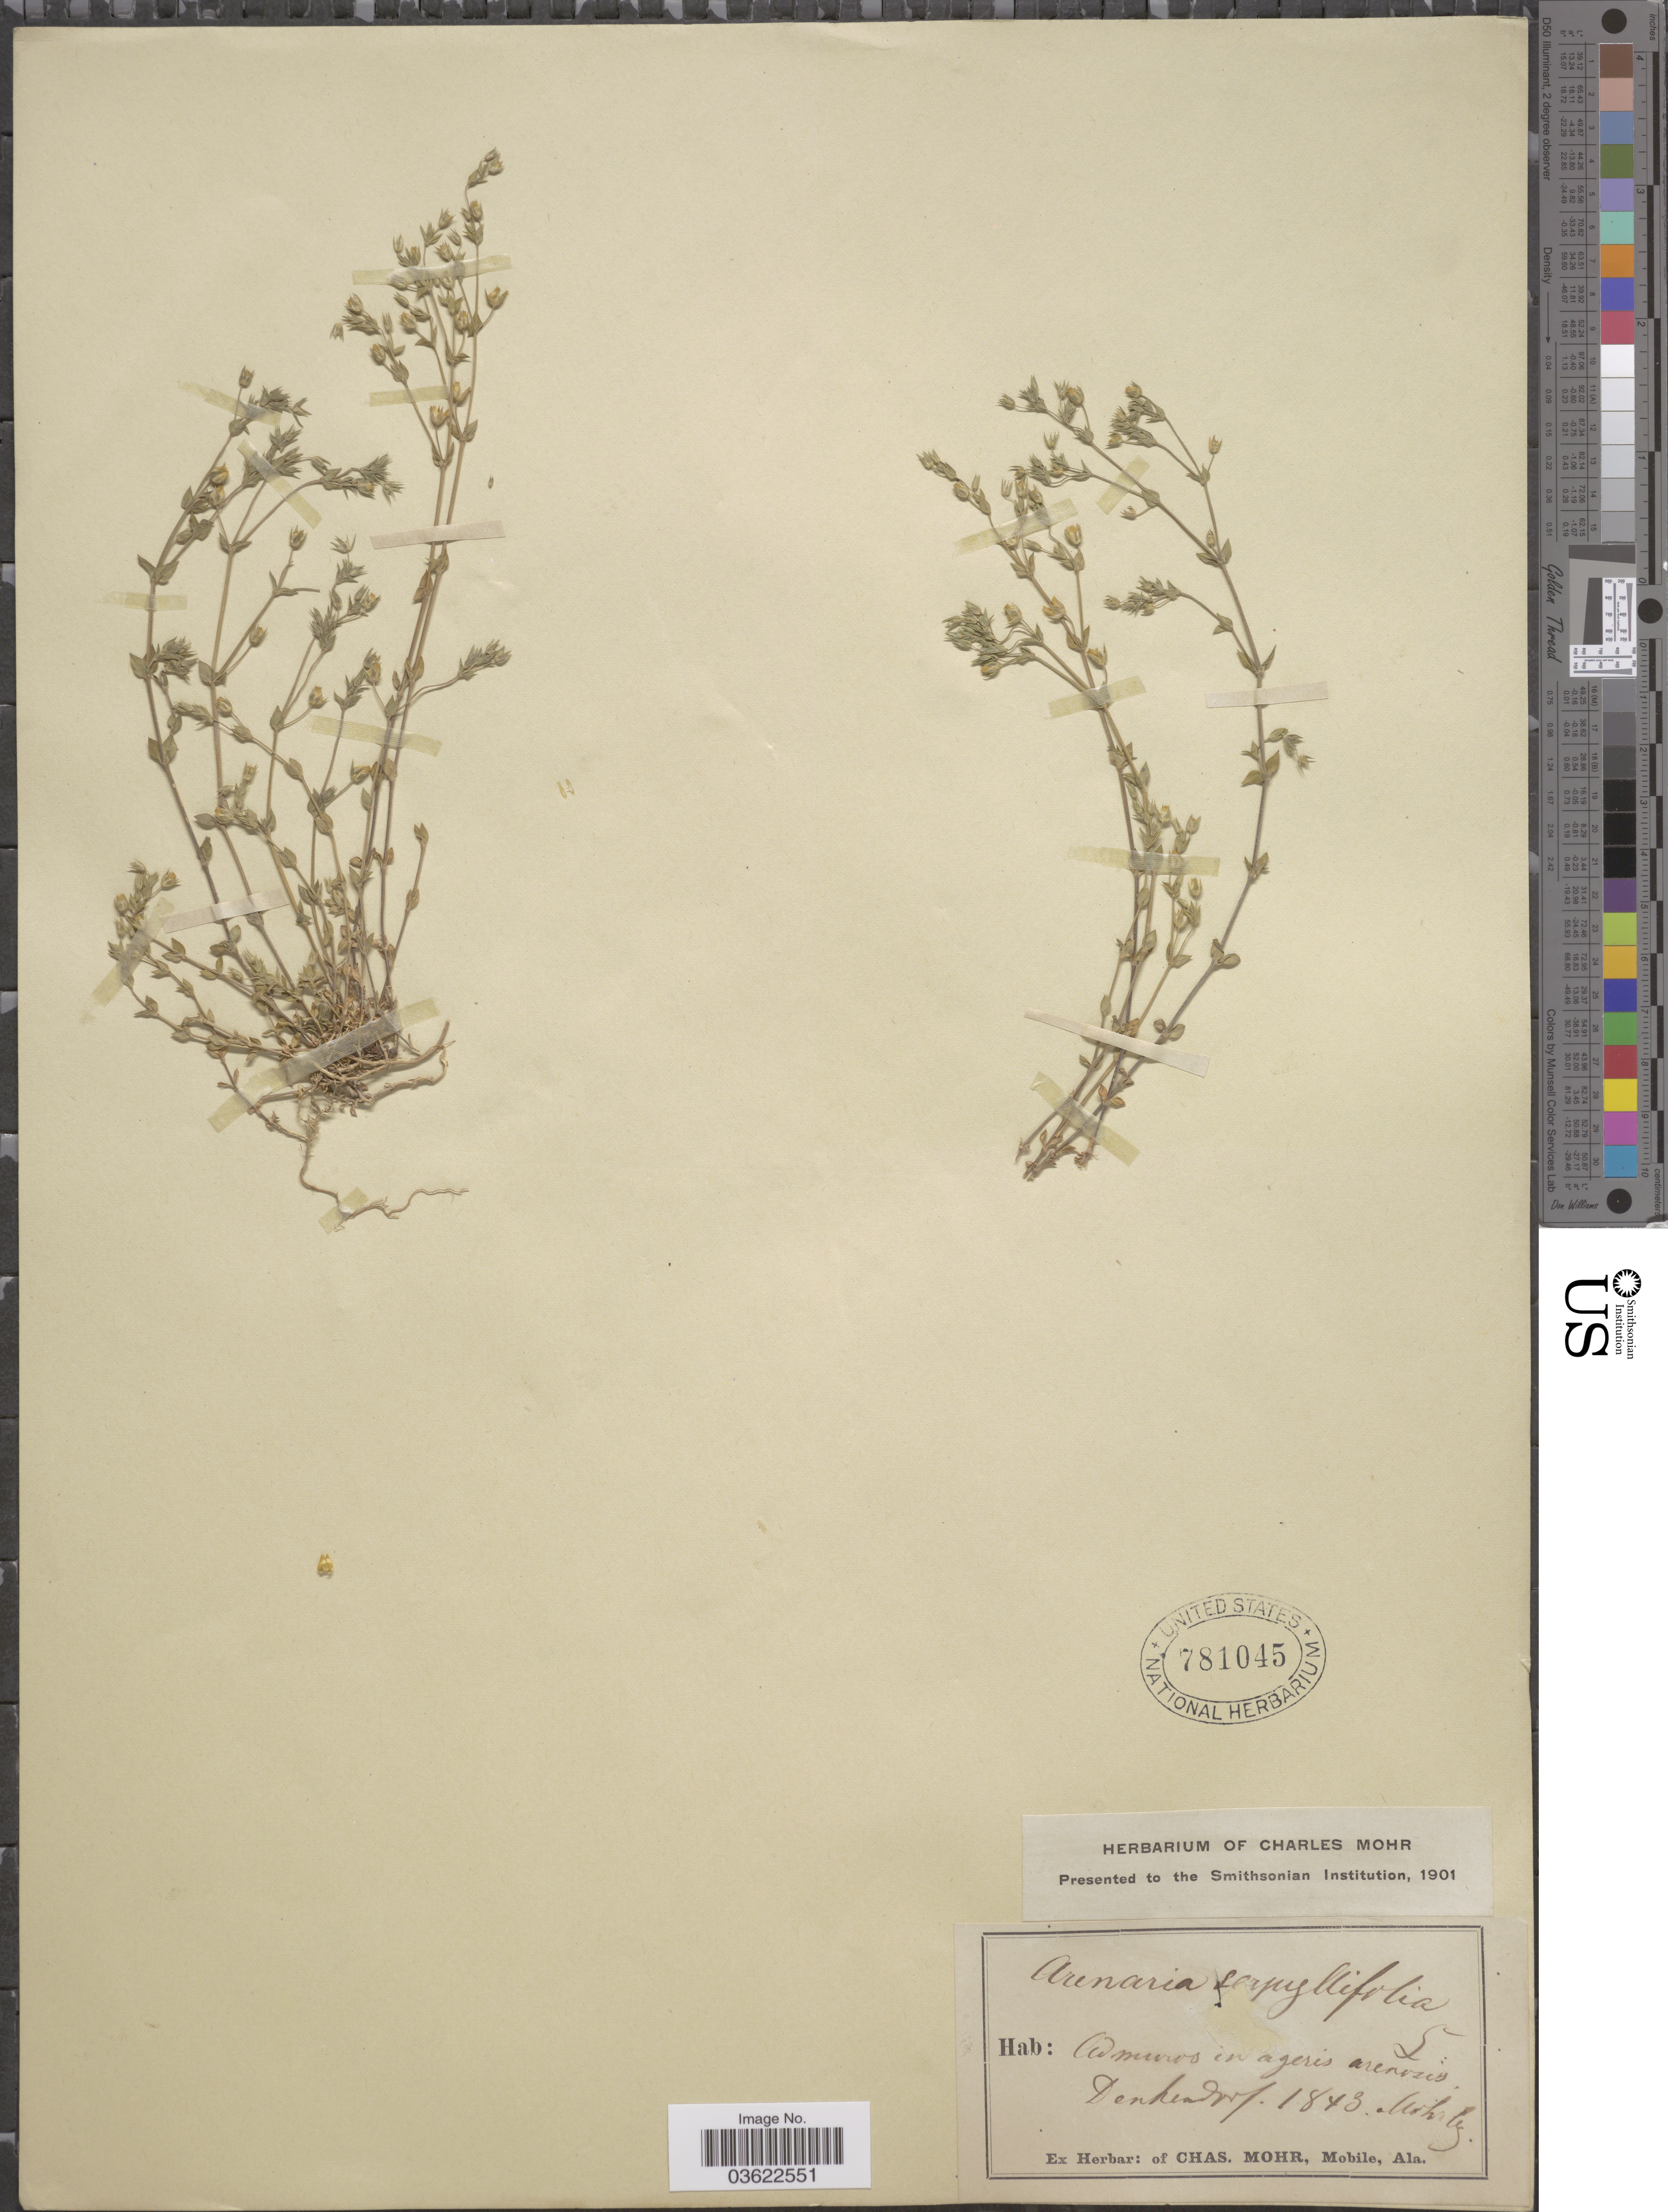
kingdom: Plantae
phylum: Tracheophyta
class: Magnoliopsida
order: Caryophyllales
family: Caryophyllaceae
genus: Arenaria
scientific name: Arenaria serpyllifolia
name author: L.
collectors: Mohr, C. T. (herbarium)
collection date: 1843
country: Germany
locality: Denkendorf.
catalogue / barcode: US 781045